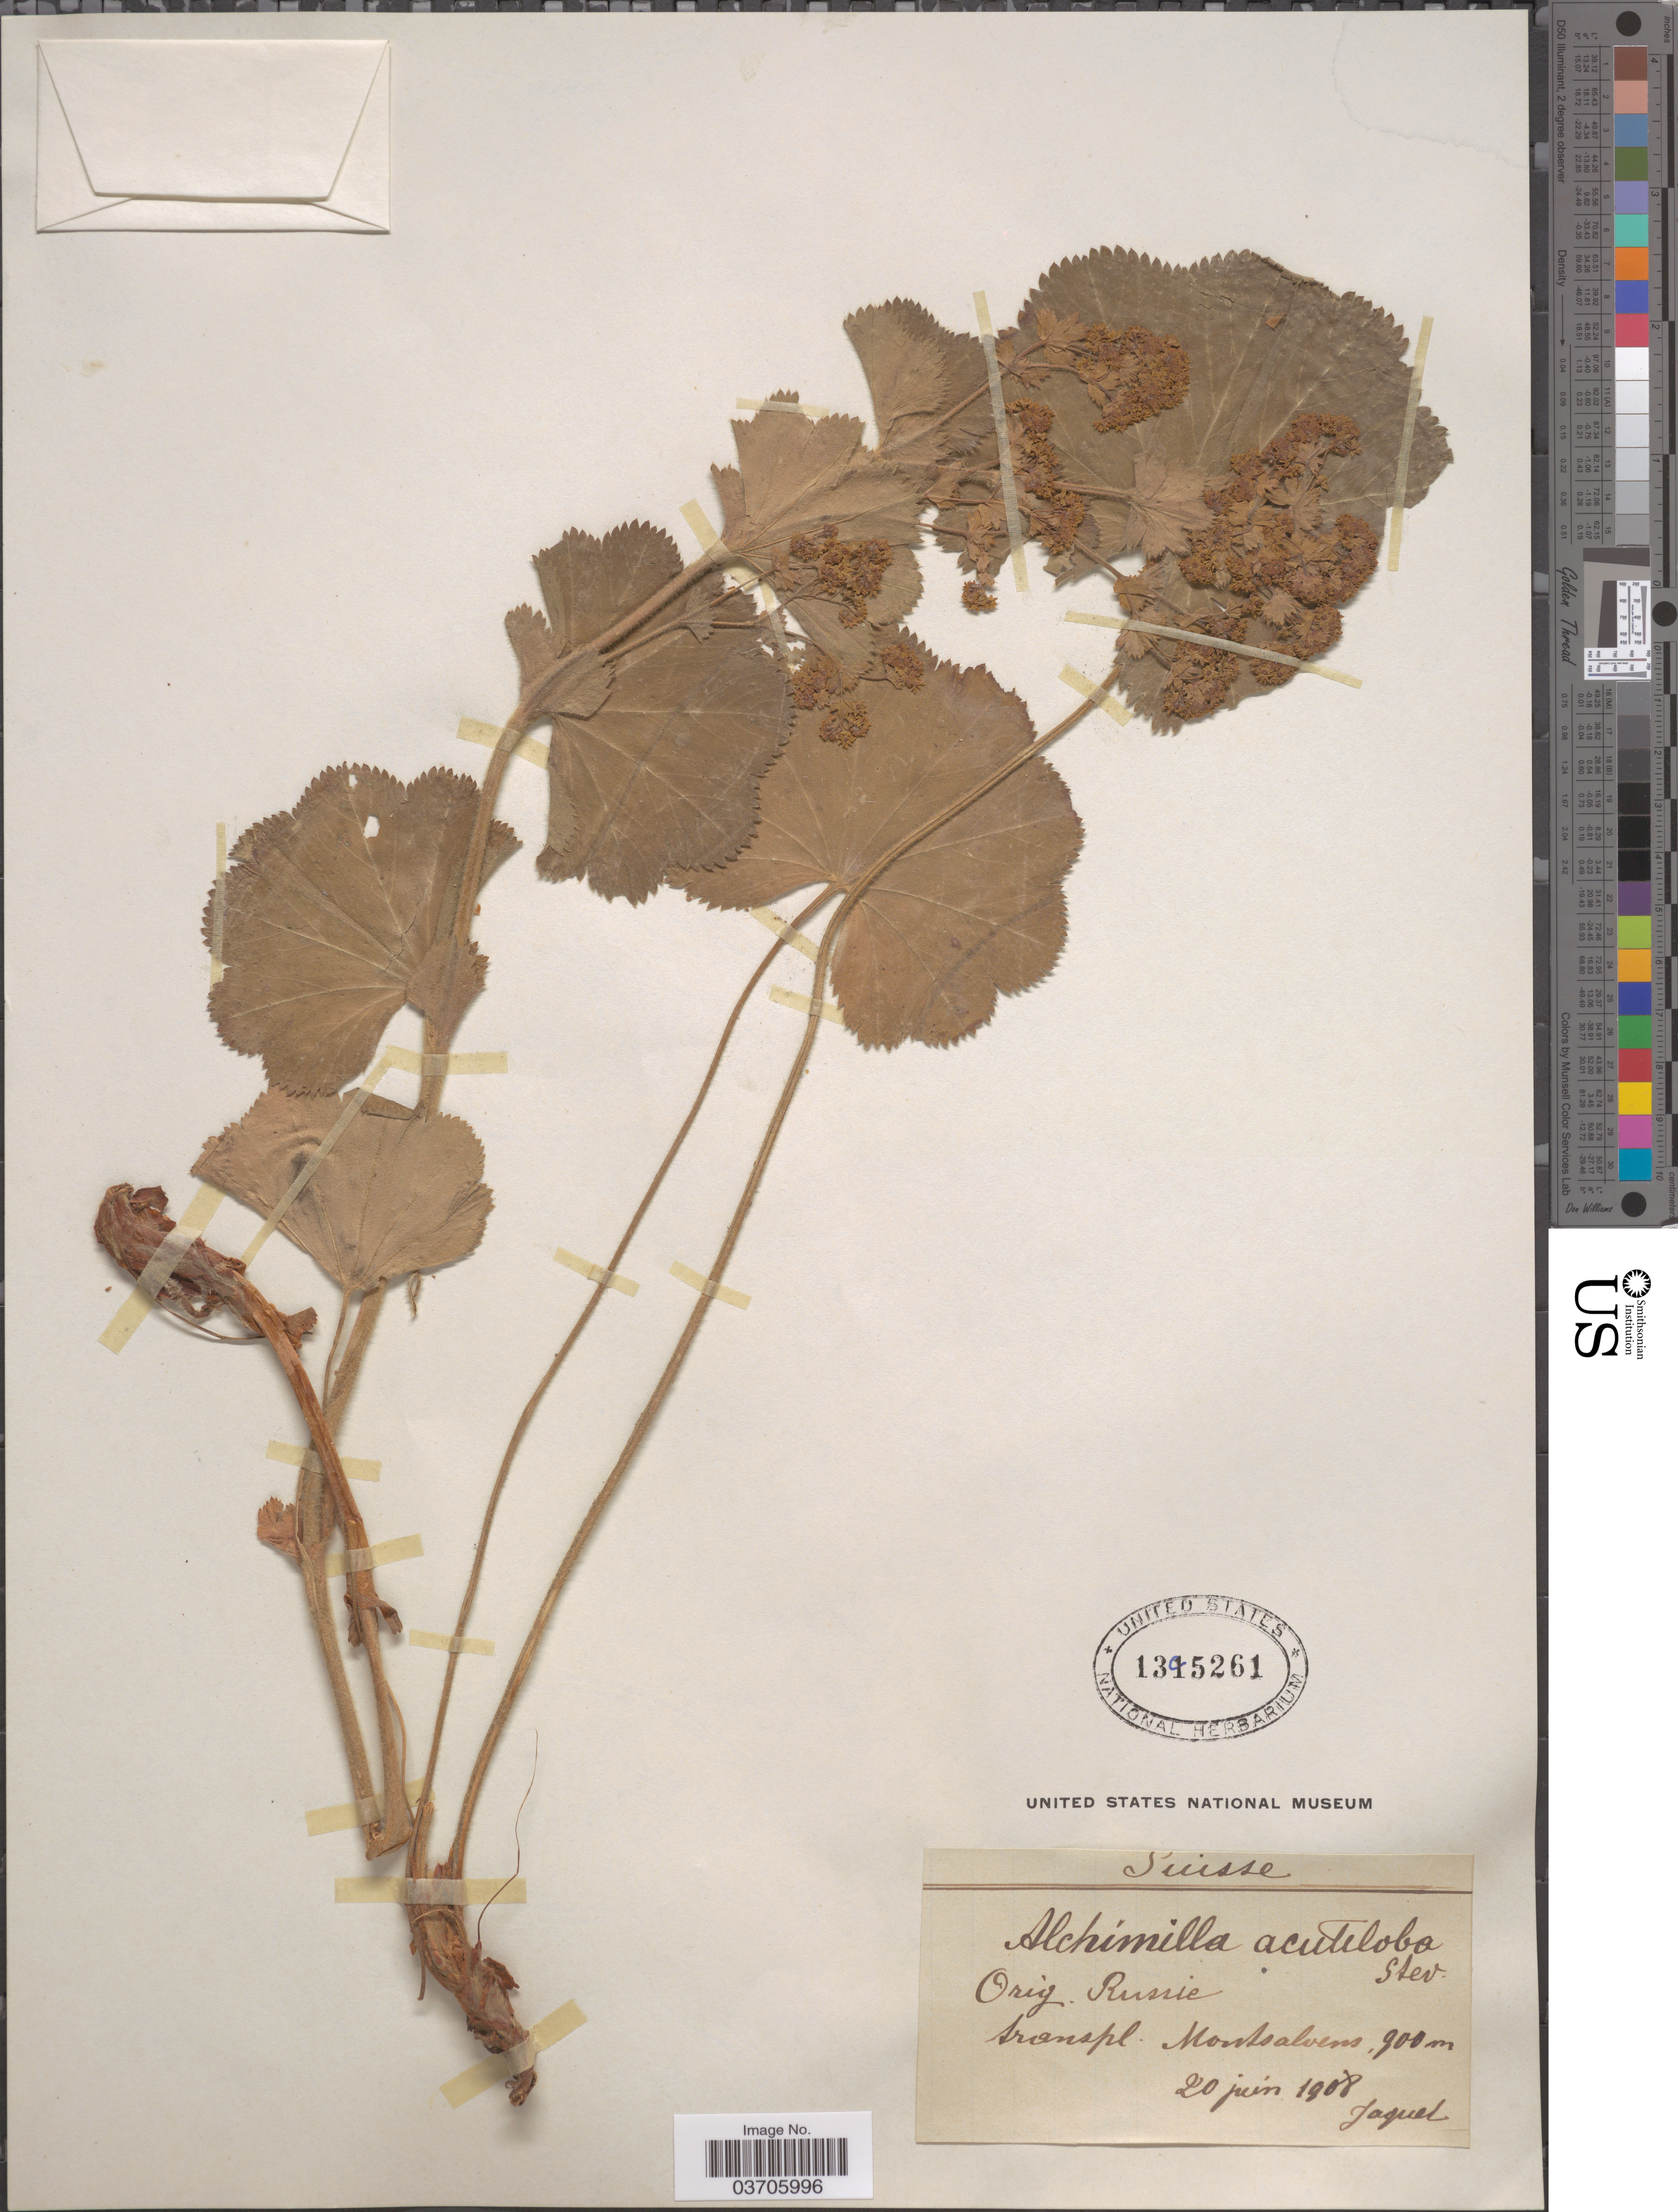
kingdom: Plantae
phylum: Tracheophyta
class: Magnoliopsida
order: Rosales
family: Rosaceae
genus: Alchemilla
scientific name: Alchemilla acutiloba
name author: Opiz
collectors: -. Jaquet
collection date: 1908-06-20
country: Switzerland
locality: Suisse. Orig. Rusie tronspl. Montsalvens.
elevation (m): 900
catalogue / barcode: US 1395261